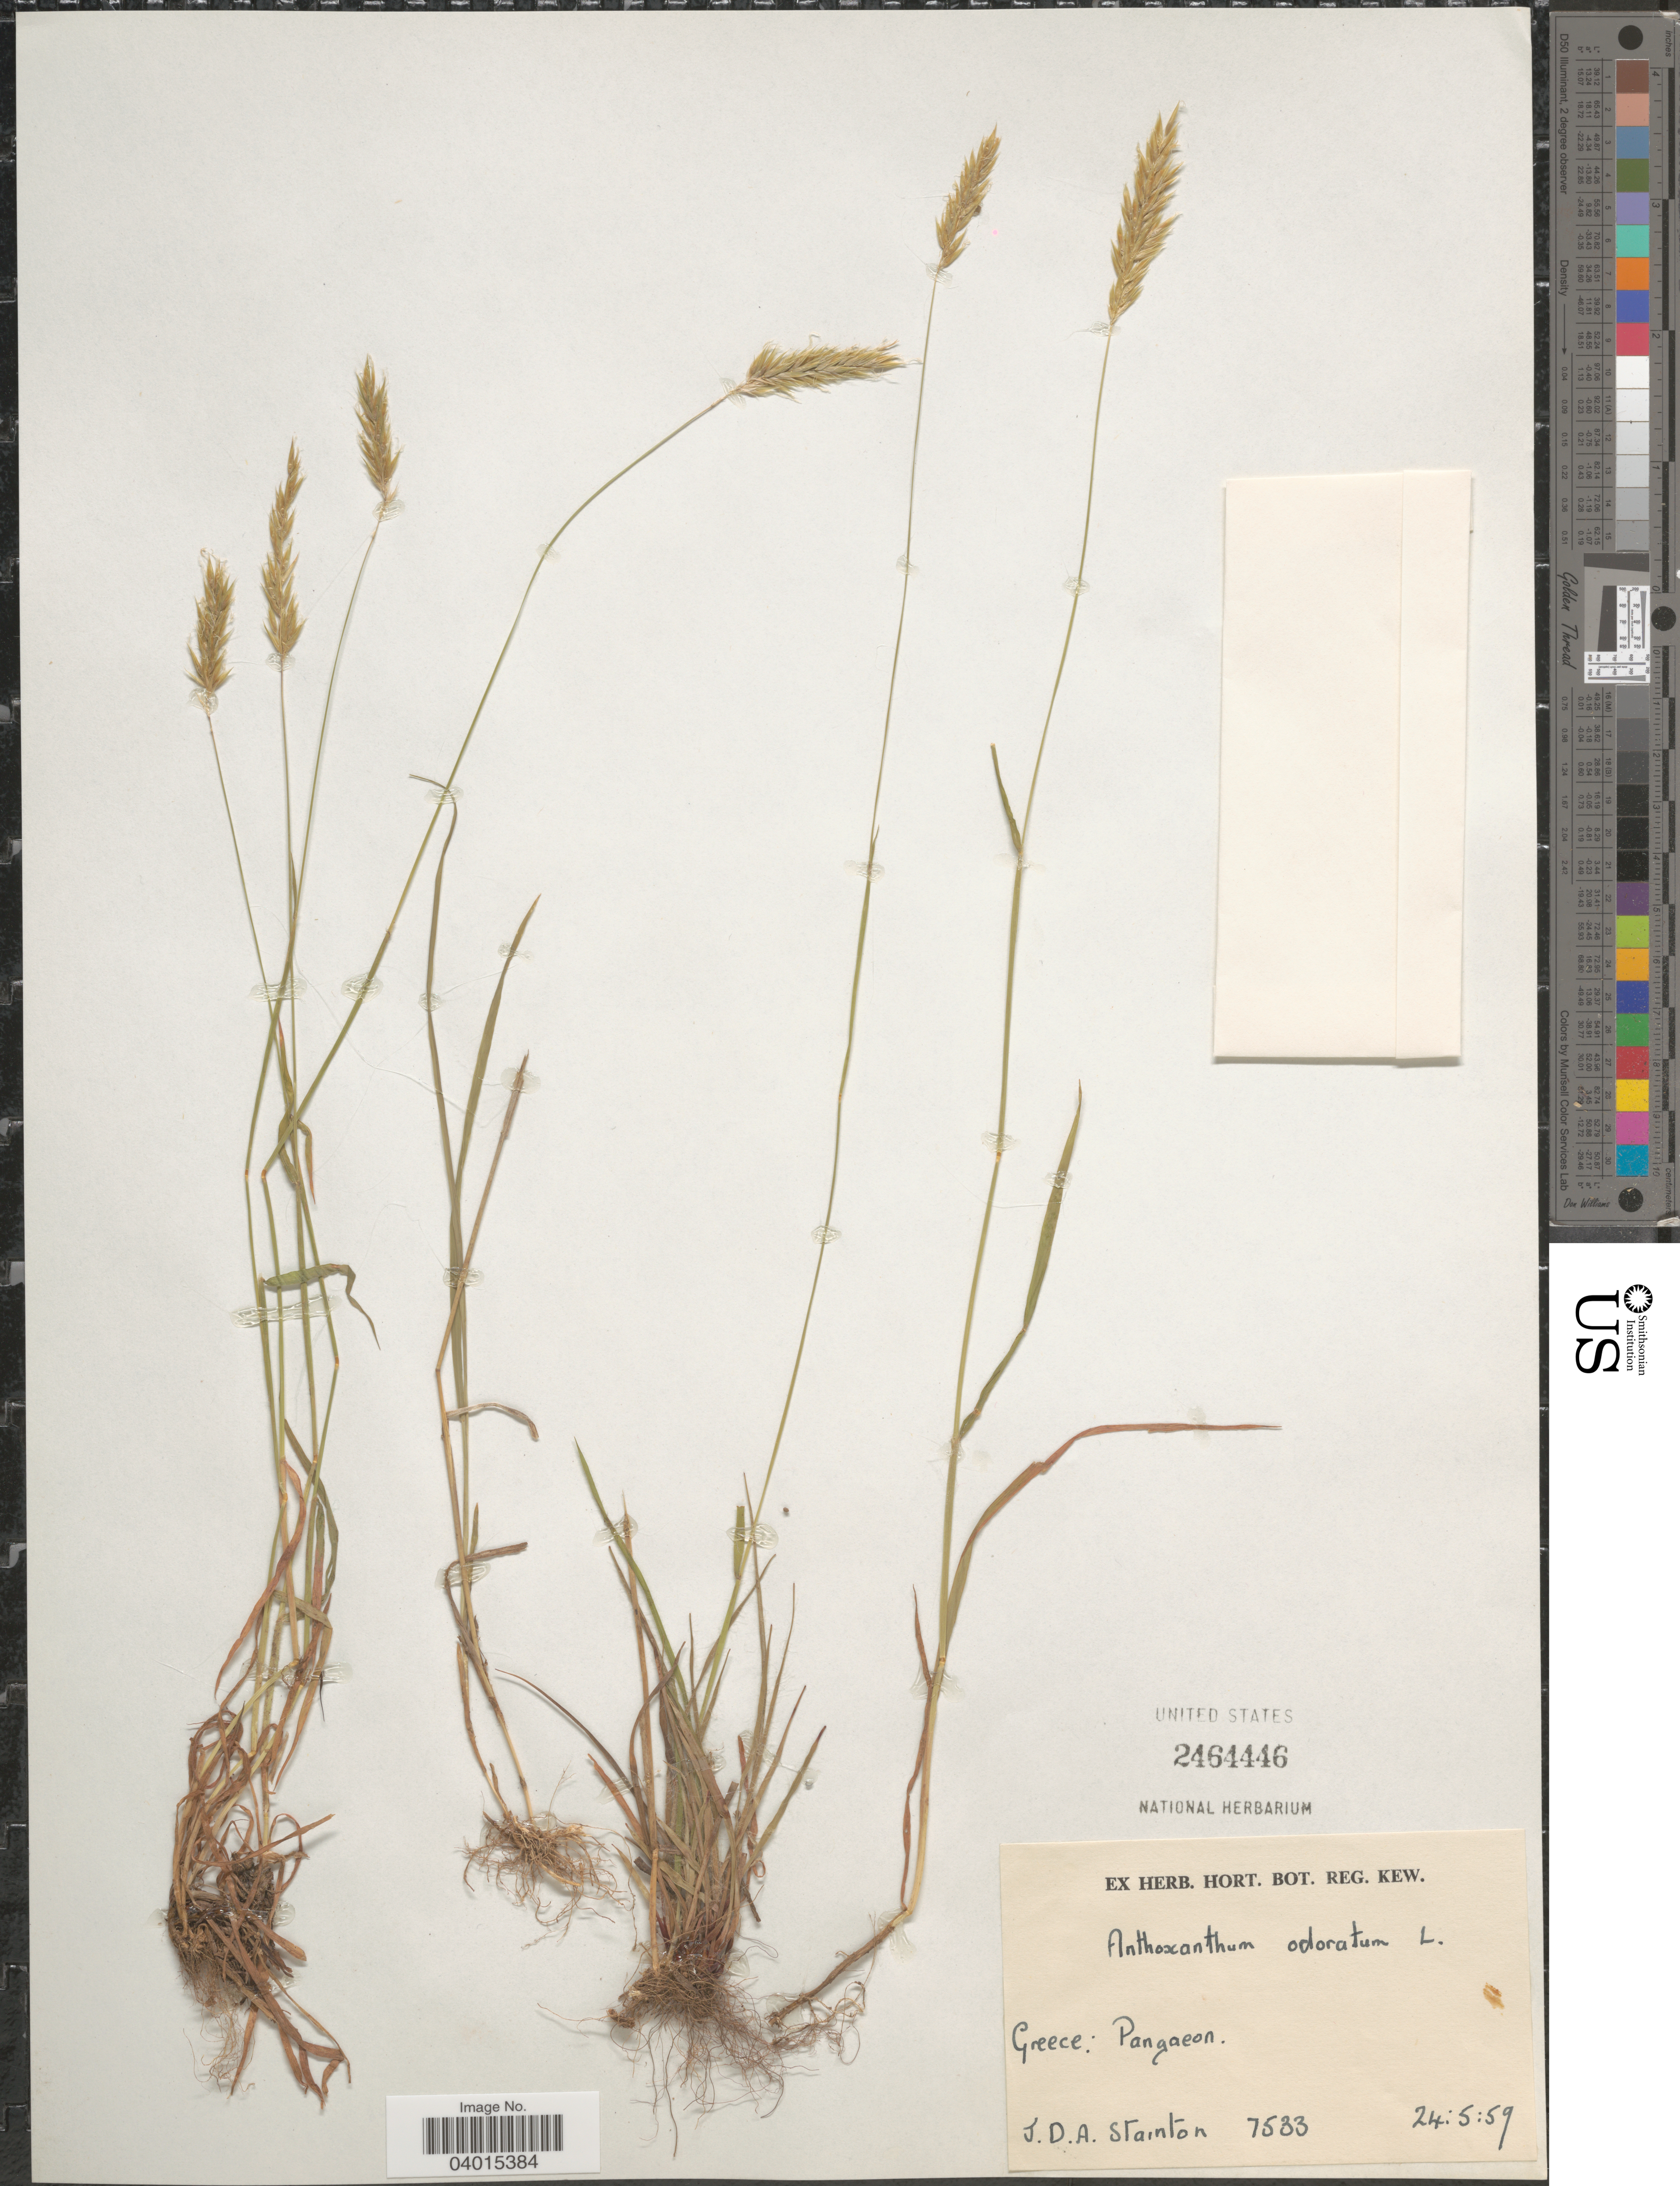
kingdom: Plantae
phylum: Tracheophyta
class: Liliopsida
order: Poales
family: Poaceae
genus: Anthoxanthum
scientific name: Anthoxanthum odoratum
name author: L.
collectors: J. Stainton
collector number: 7533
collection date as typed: Transcribed d/m/y: 24/5/59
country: Greece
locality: Pangaion .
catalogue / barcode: US 2464446